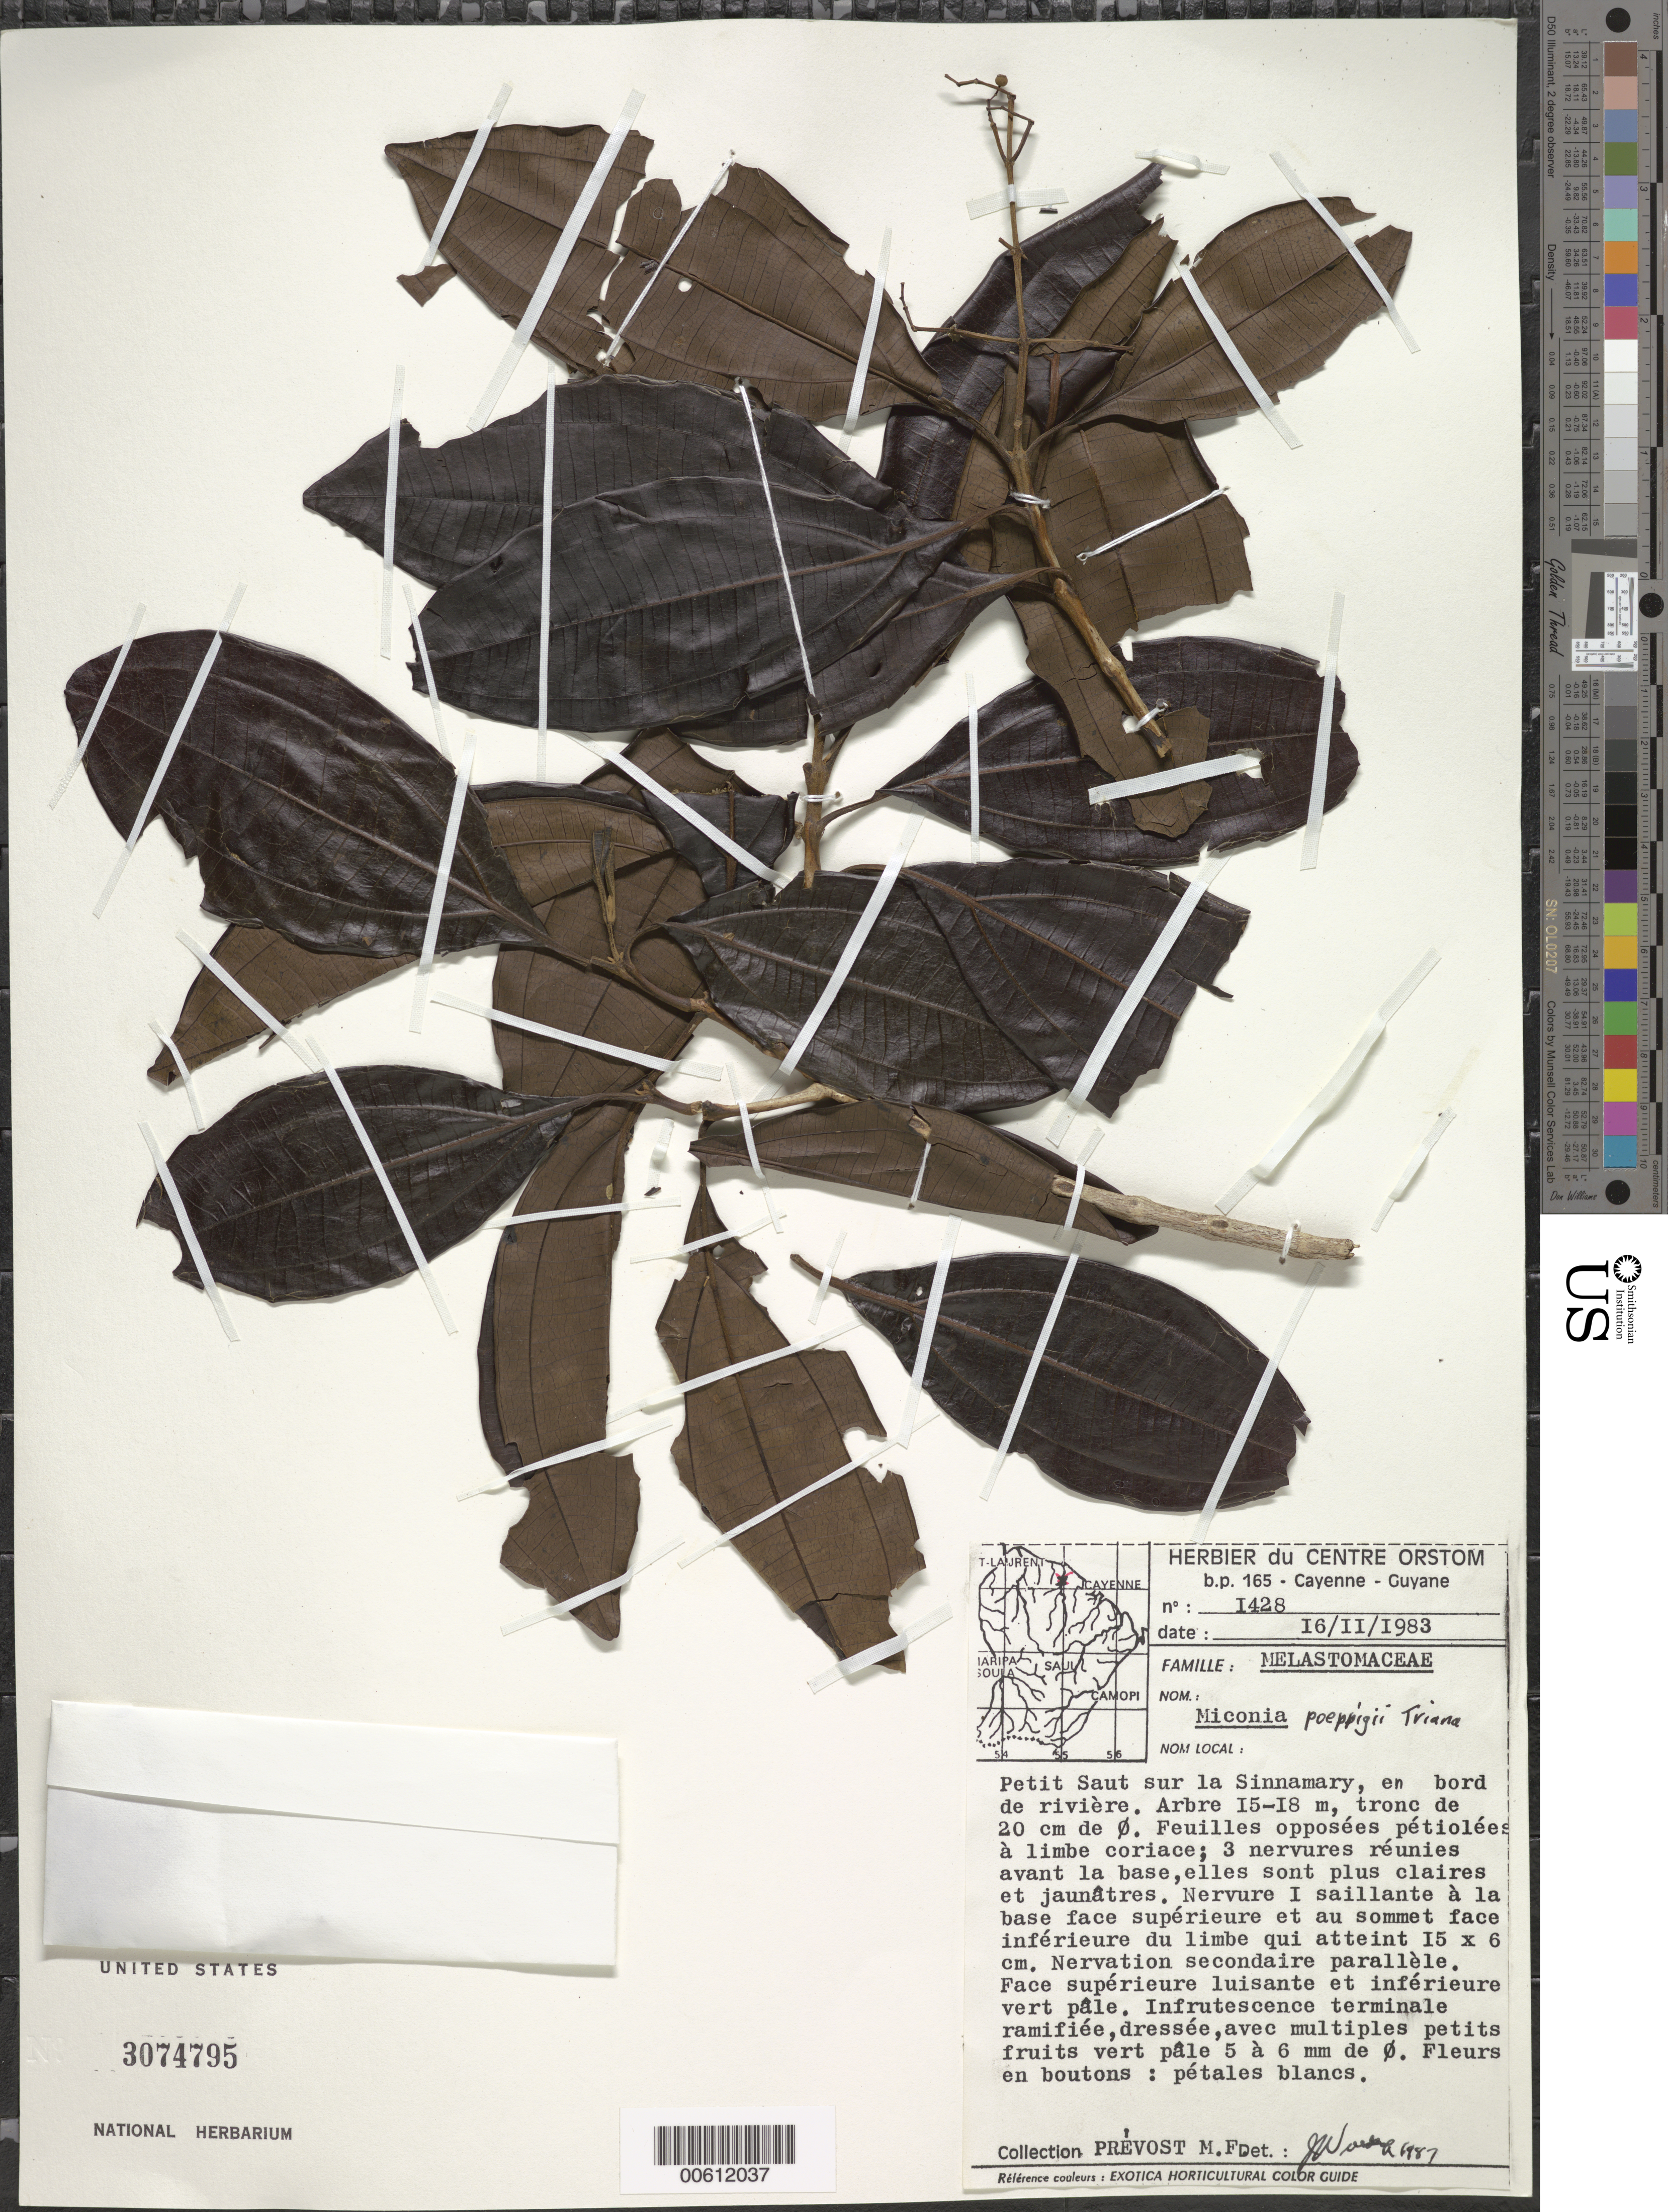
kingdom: Plantae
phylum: Tracheophyta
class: Magnoliopsida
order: Myrtales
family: Melastomataceae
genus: Miconia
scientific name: Miconia poeppigii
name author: Triana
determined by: Wurdack, John J., (US), US (UNITED STATES)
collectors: M.-F. Prévost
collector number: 1428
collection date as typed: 16-Feb-83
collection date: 1983-02-16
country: French Guiana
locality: Petit Saut sur la Sinnamary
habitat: Bord de riviere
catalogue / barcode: US 3074795